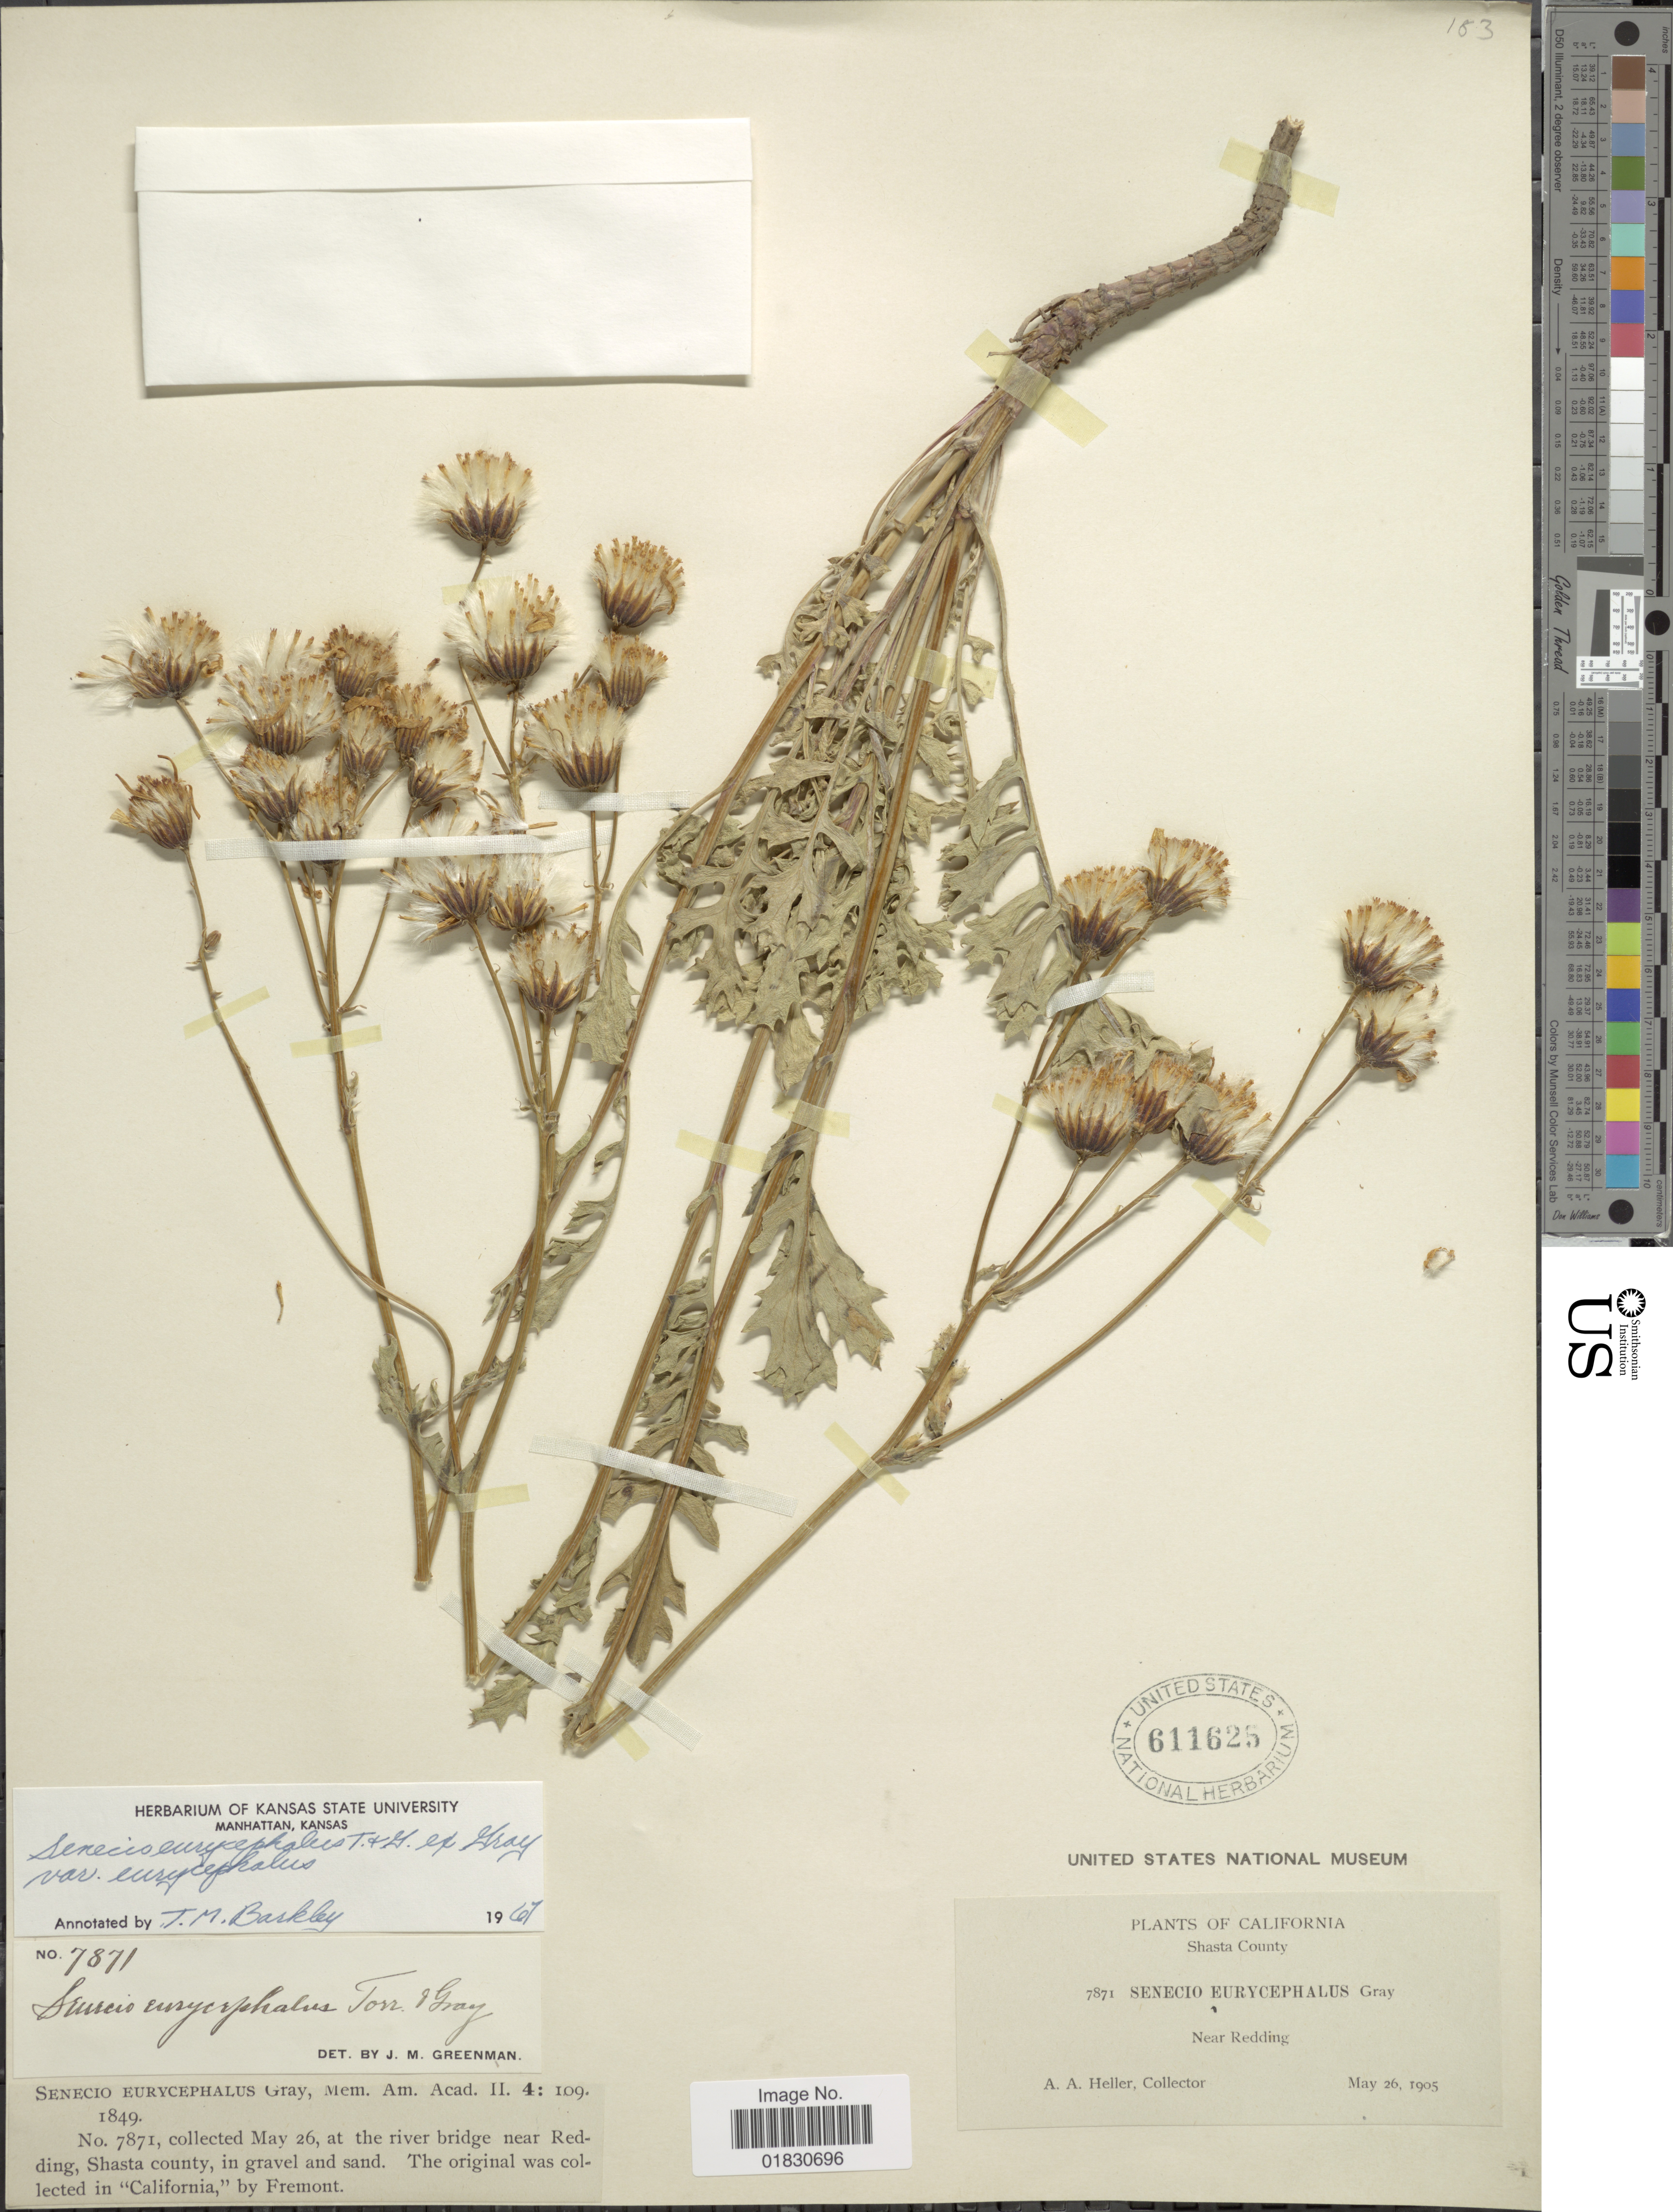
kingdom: Plantae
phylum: Tracheophyta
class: Magnoliopsida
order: Asterales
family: Asteraceae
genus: Packera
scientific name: Packera eurycephala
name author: (Torr. & A. Gray) W.A. Weber & Á. Löve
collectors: A. A. Heller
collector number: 7871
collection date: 1905-05-26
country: United States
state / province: California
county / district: Shasta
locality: Shasta County, Near Redding, at the river bridge near Redding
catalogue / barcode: US 611625